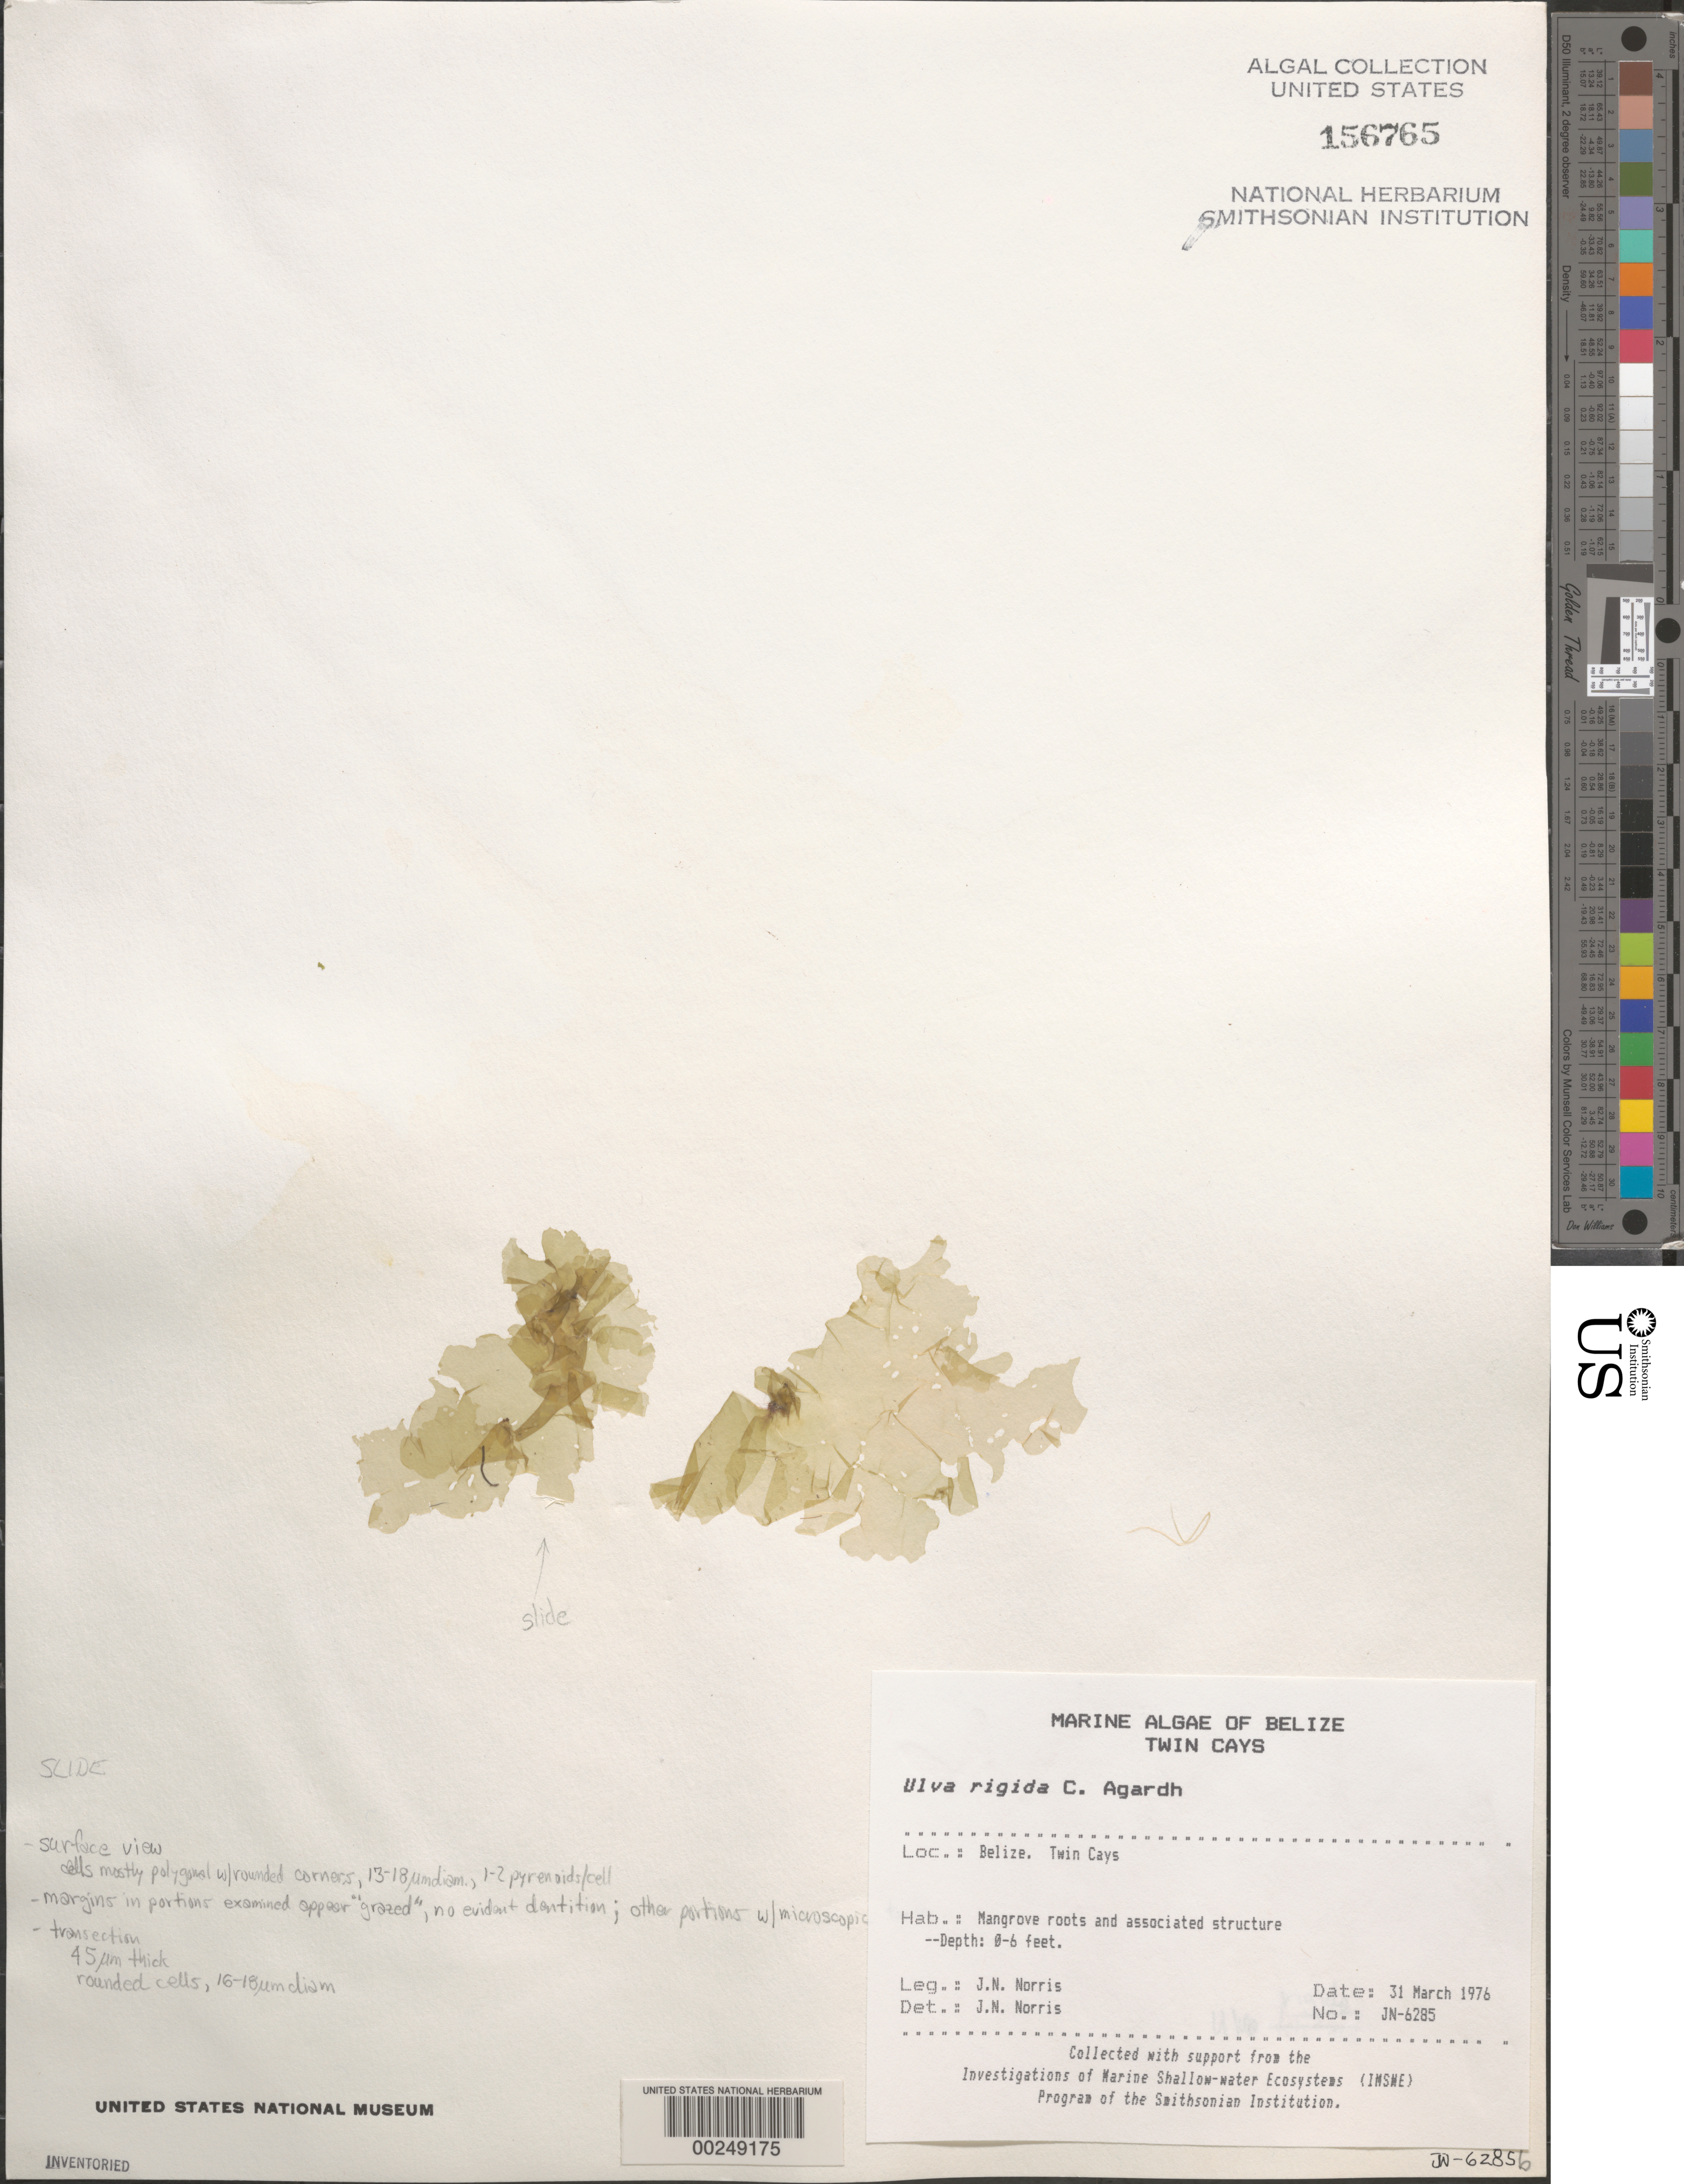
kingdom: Plantae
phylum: Chlorophyta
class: Ulvophyceae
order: Ulvales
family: Ulvaceae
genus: Ulva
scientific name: Ulva rigida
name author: C. Agardh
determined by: Norris, James N.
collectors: J. N. Norris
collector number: JN-6285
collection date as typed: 31 Mar 1976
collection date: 1976-03-31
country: Belize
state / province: Stann Creek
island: Twin Cays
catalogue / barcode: US 156765